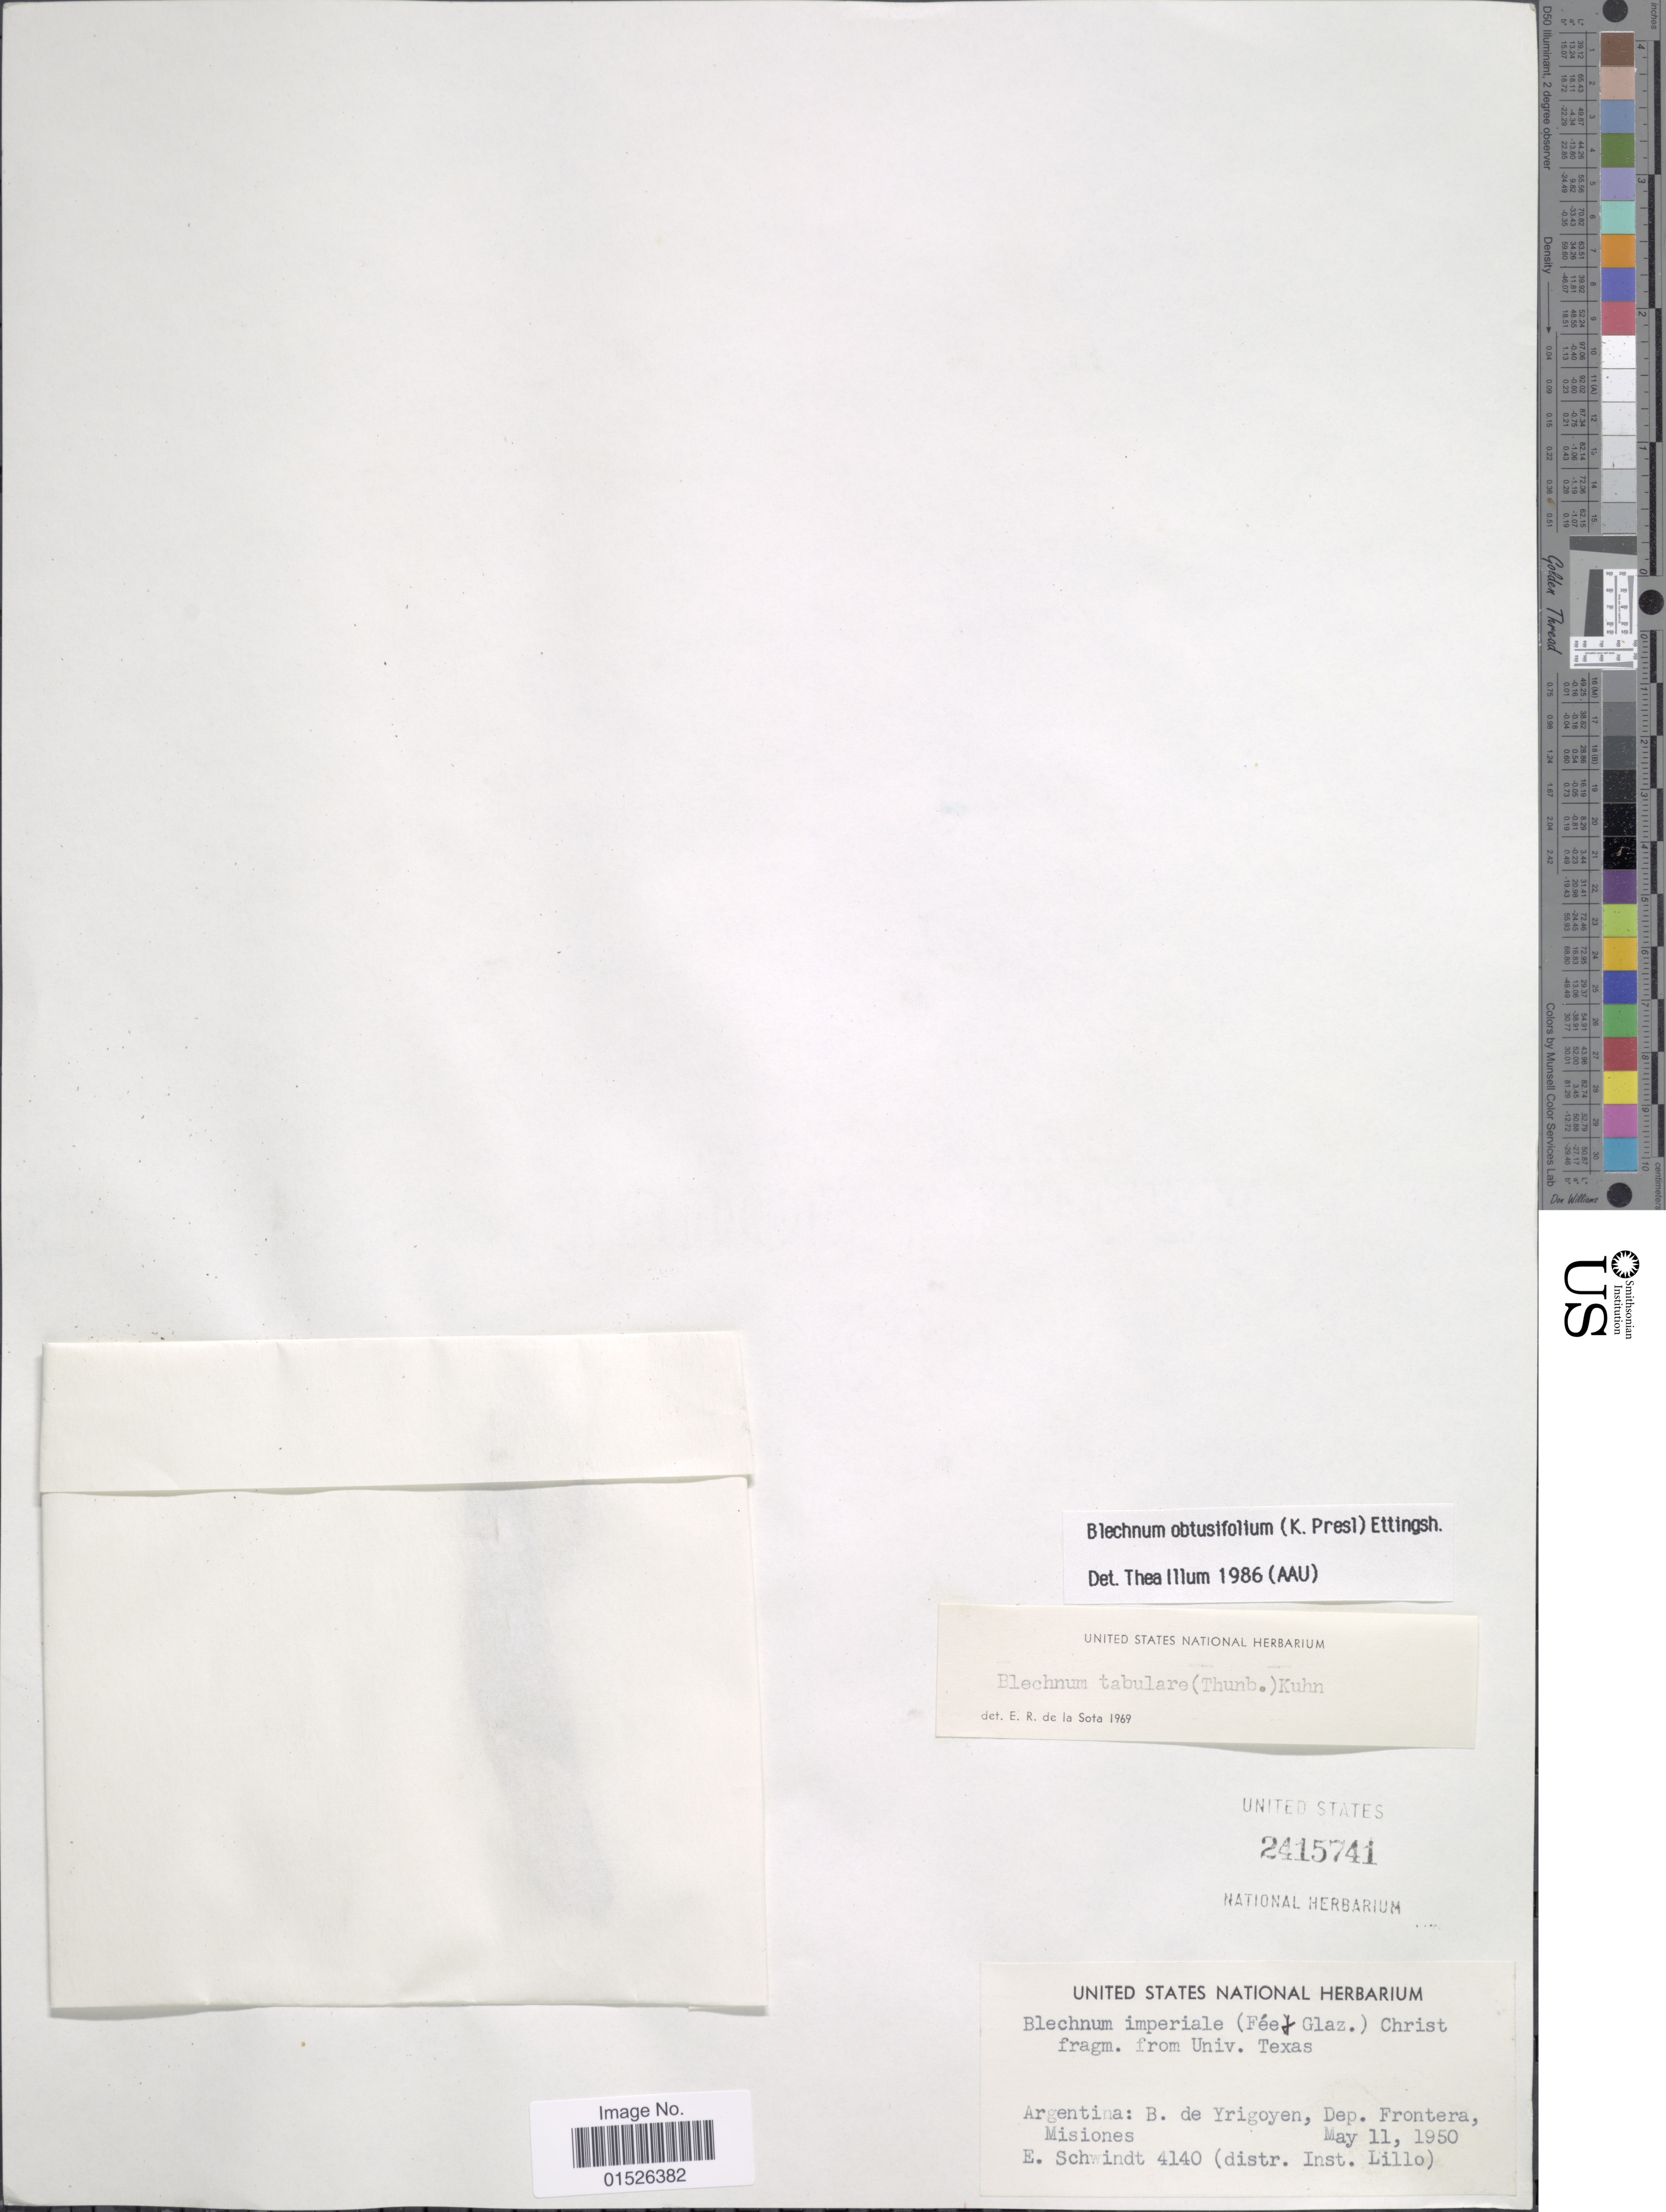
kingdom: Plantae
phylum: Tracheophyta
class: Polypodiopsida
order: Polypodiales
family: Blechnaceae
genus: Blechnum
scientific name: Blechnum magellanicum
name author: Mett.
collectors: E. Schwindt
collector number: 4140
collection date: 1950-05-11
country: Argentina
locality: Argentina: B, de Yrigoyen, Dep. Frontera, Misiones.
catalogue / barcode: US 2415741